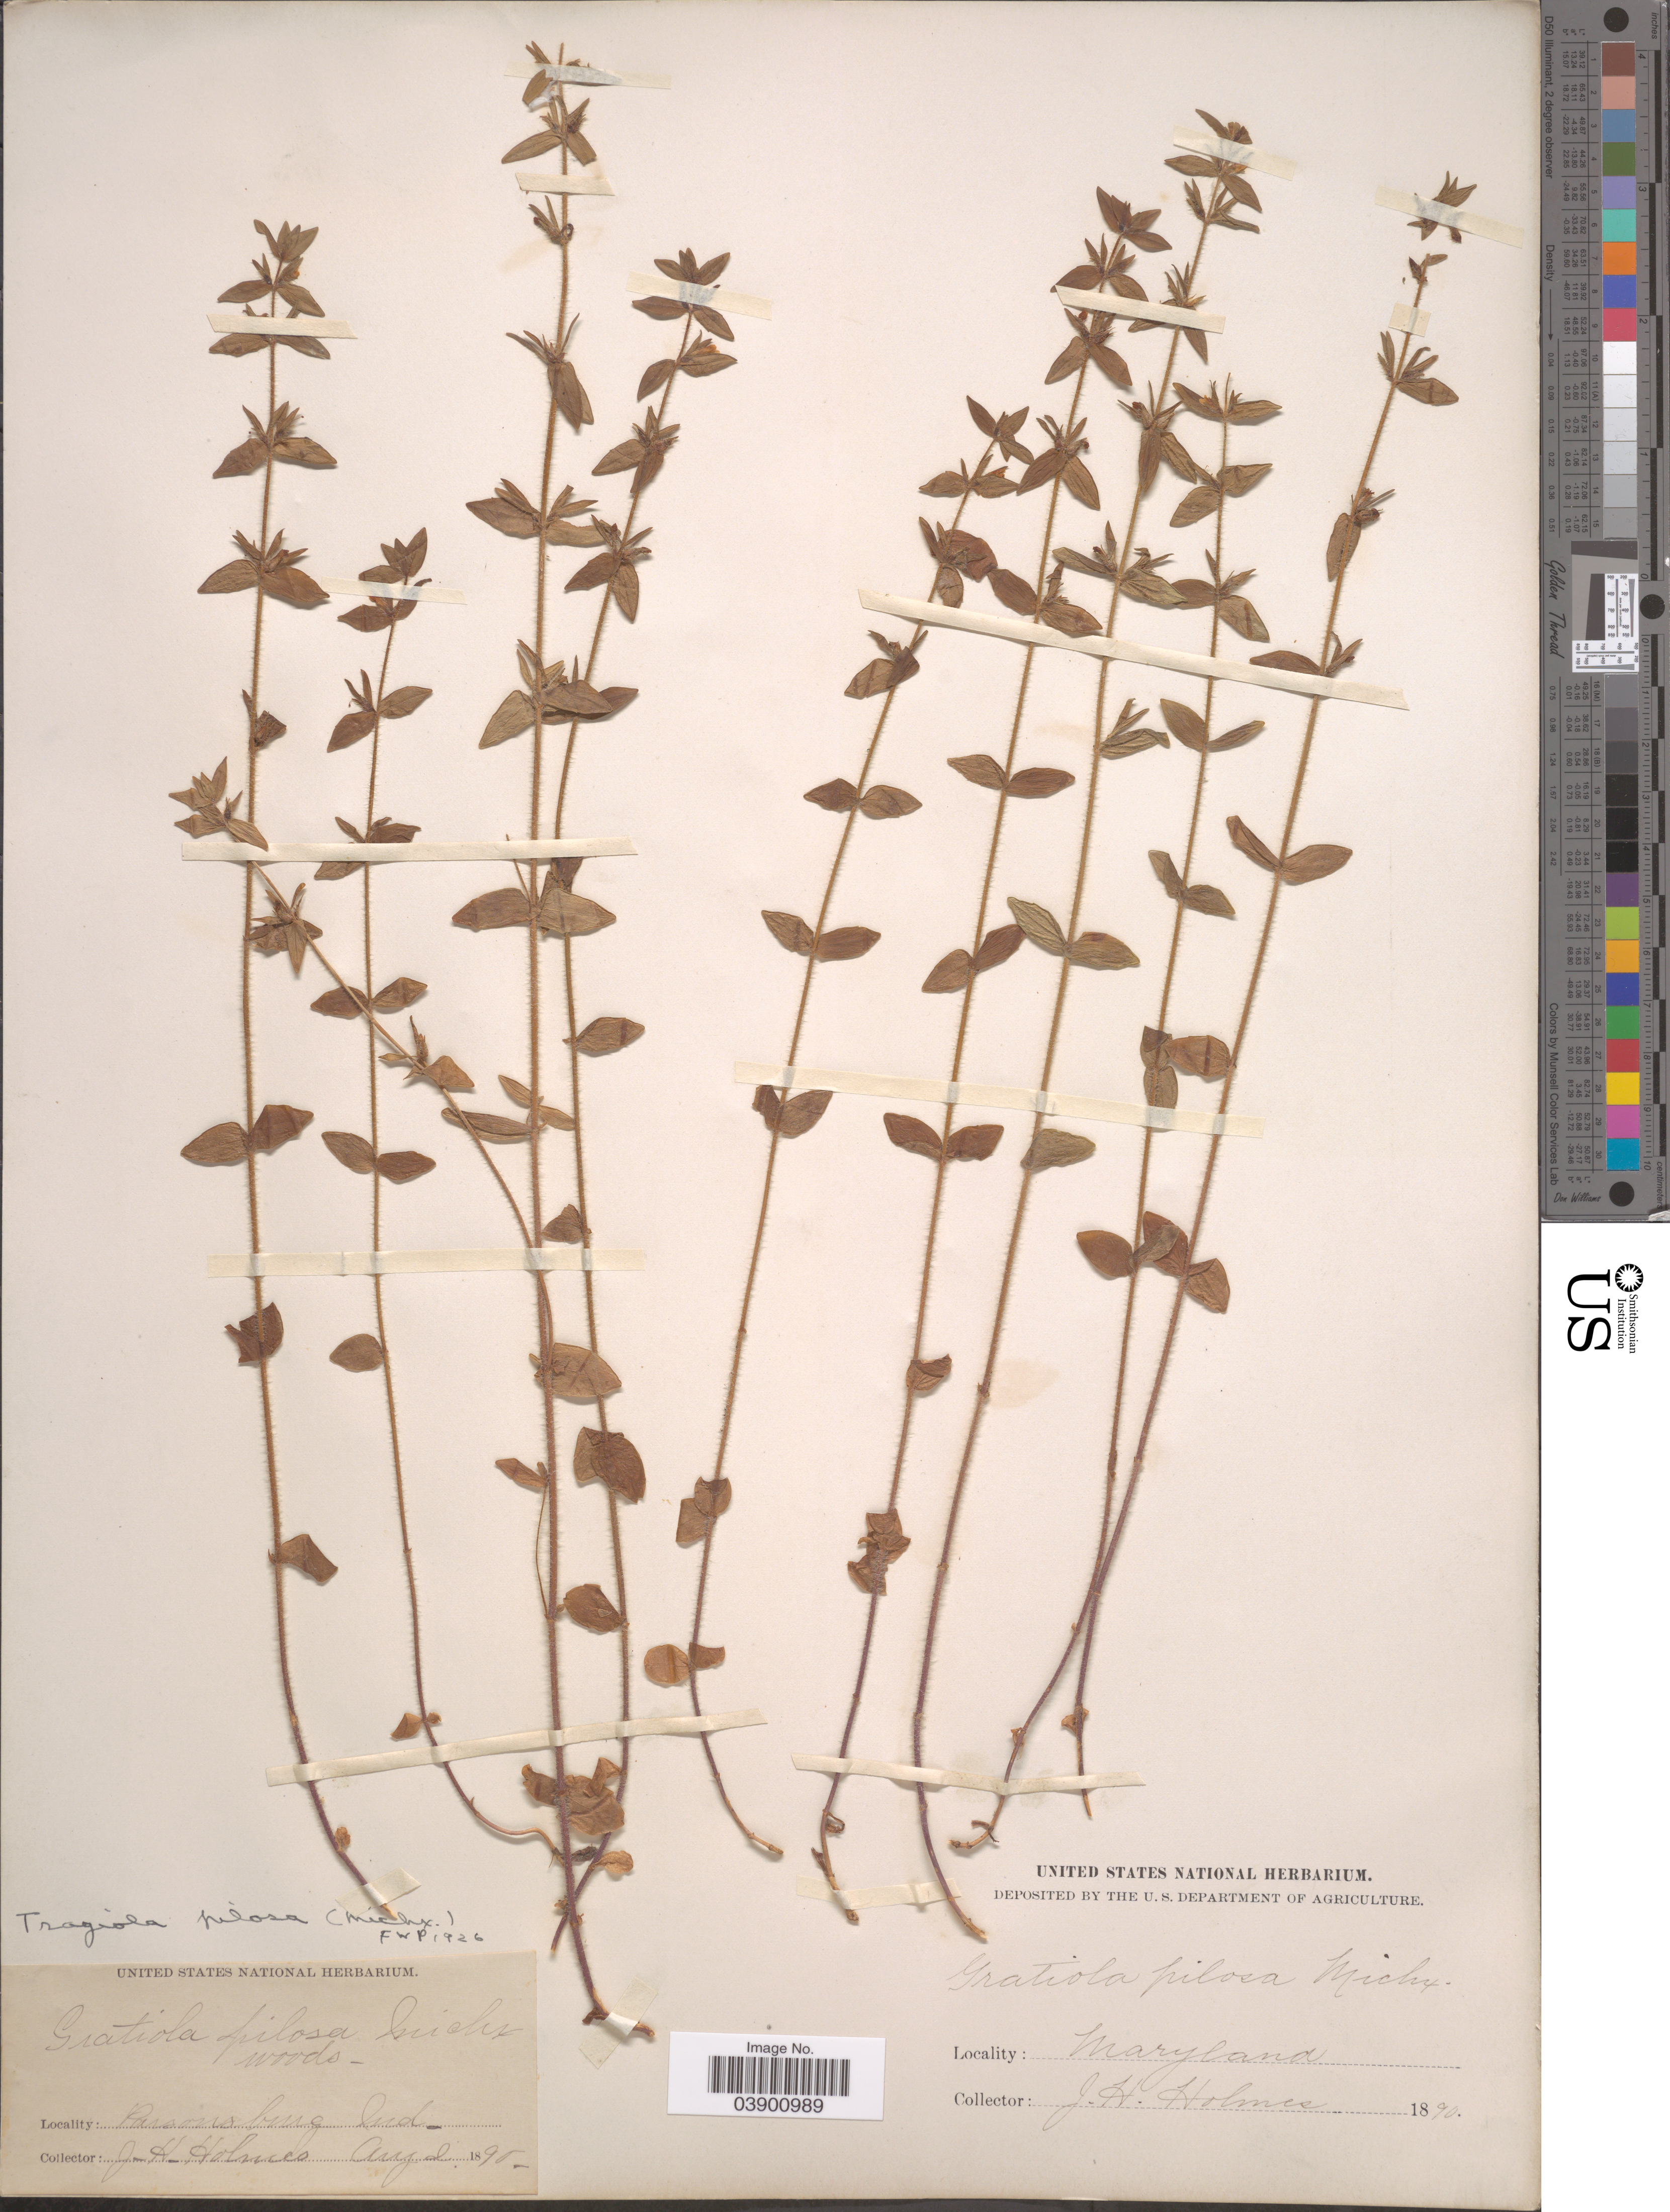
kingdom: Plantae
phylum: Tracheophyta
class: Magnoliopsida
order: Lamiales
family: Plantaginaceae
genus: Gratiola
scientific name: Gratiola pilosa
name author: Michx.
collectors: J. Holmes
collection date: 1890-08-02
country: United States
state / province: Maryland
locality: Parsonsburg.